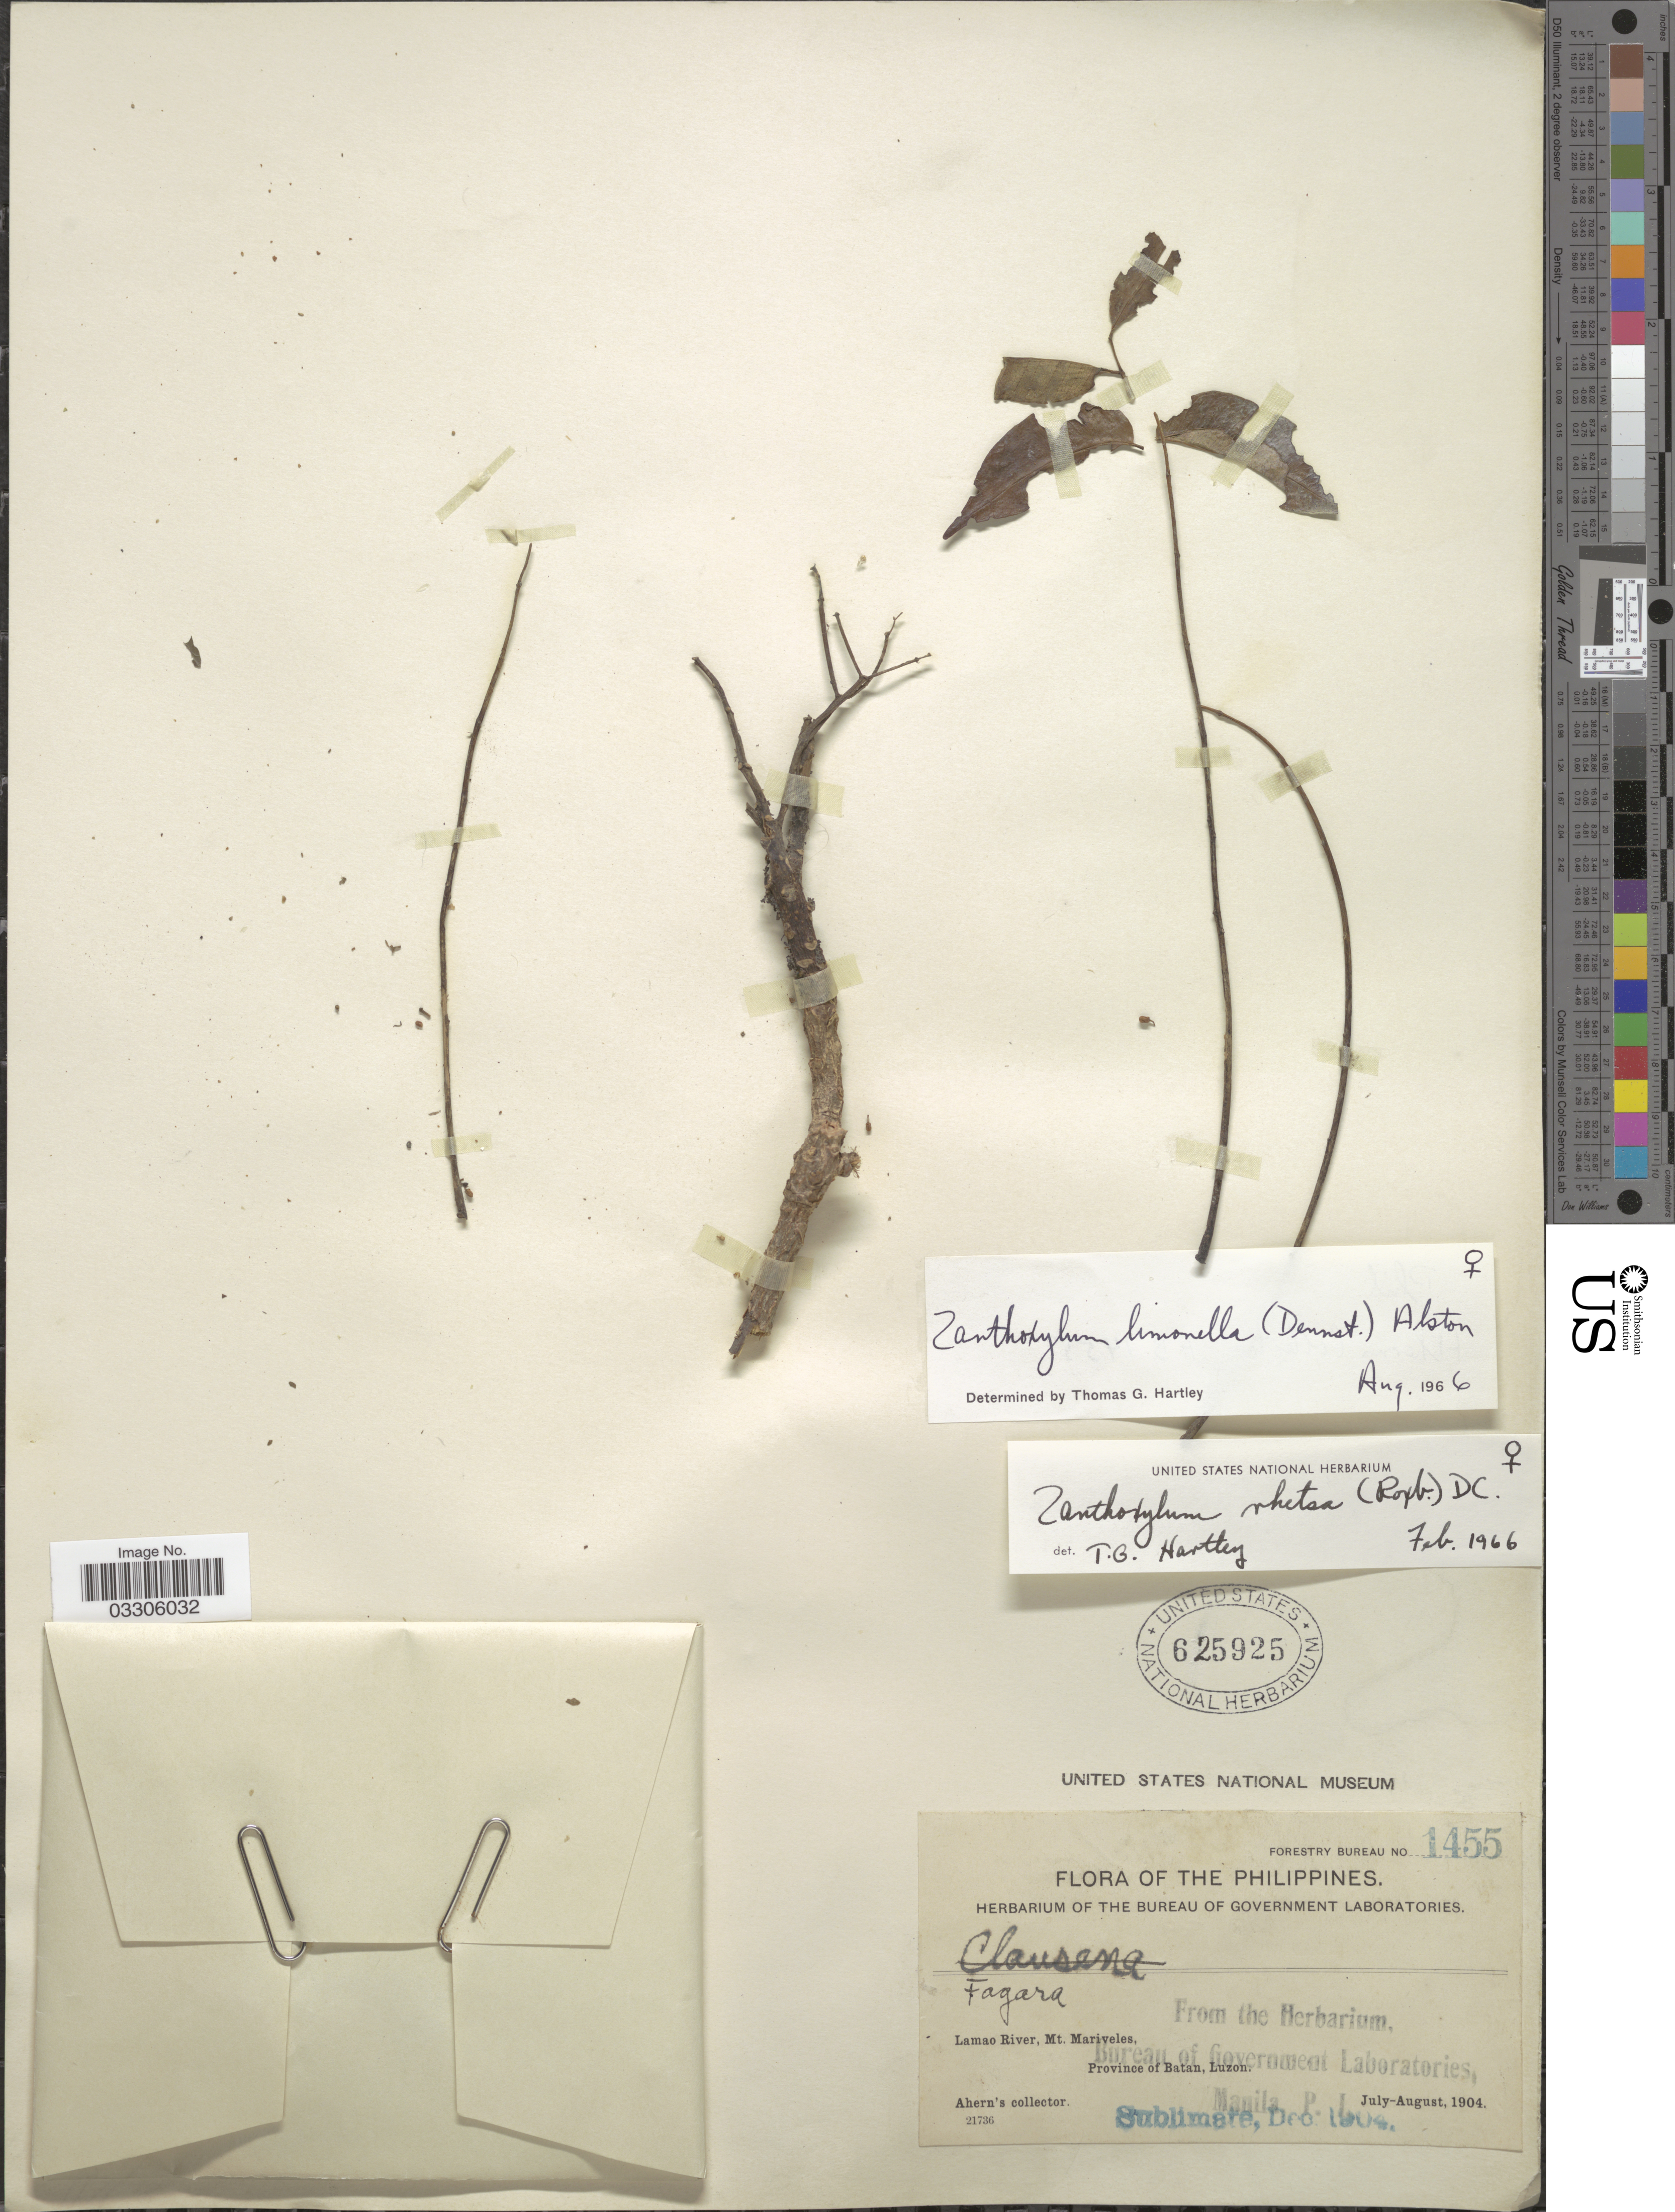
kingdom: Plantae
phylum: Tracheophyta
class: Magnoliopsida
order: Sapindales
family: Rutaceae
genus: Zanthoxylum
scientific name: Zanthoxylum limonella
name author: (Dennst.) Alston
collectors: Ahern's collector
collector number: Forestry Bureau 1455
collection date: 1904-07/1904-08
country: Philippines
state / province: Cagayan Valley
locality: Lamao River, Mt. Mariveles, Province of Batan, Luzon.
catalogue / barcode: US 625925